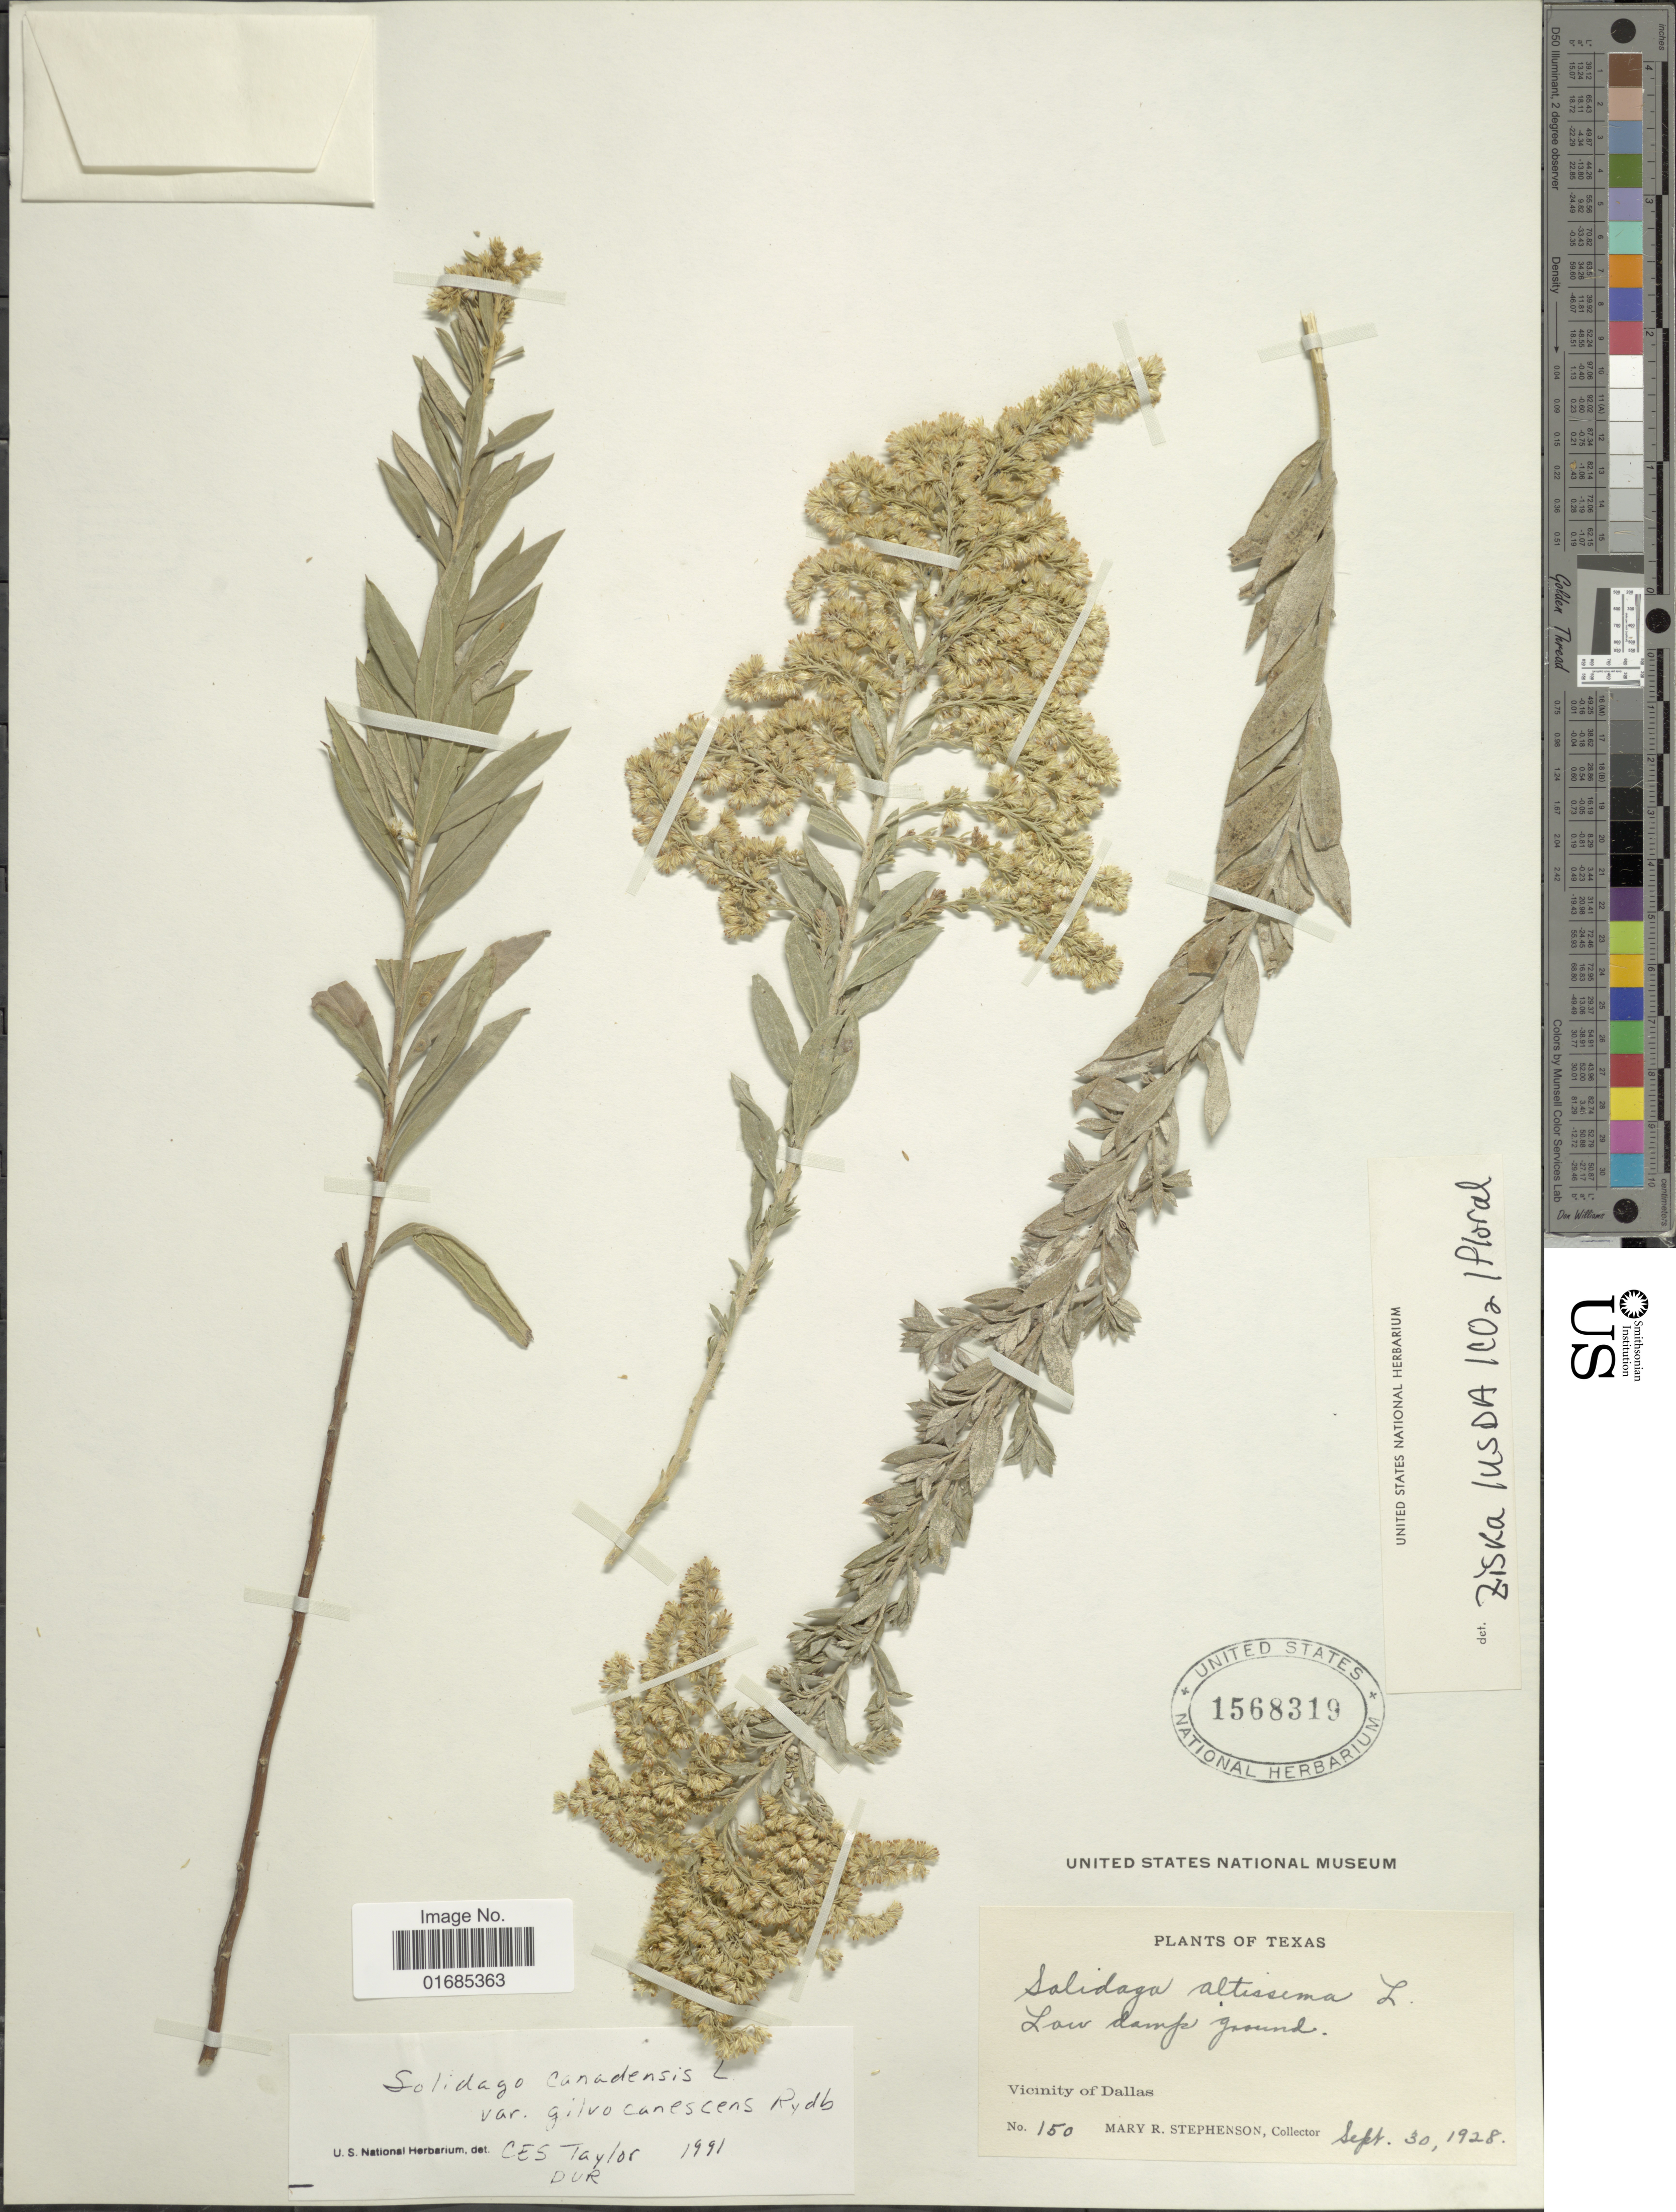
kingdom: Plantae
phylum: Tracheophyta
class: Magnoliopsida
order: Asterales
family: Asteraceae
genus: Solidago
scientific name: Solidago canadensis var. gilvocanescens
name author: Rydb.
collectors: M. Stephenson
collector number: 150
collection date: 1928-08-30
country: United States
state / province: Texas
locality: Kiw damp ground, Vicinity of Dallas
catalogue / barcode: US 1568319